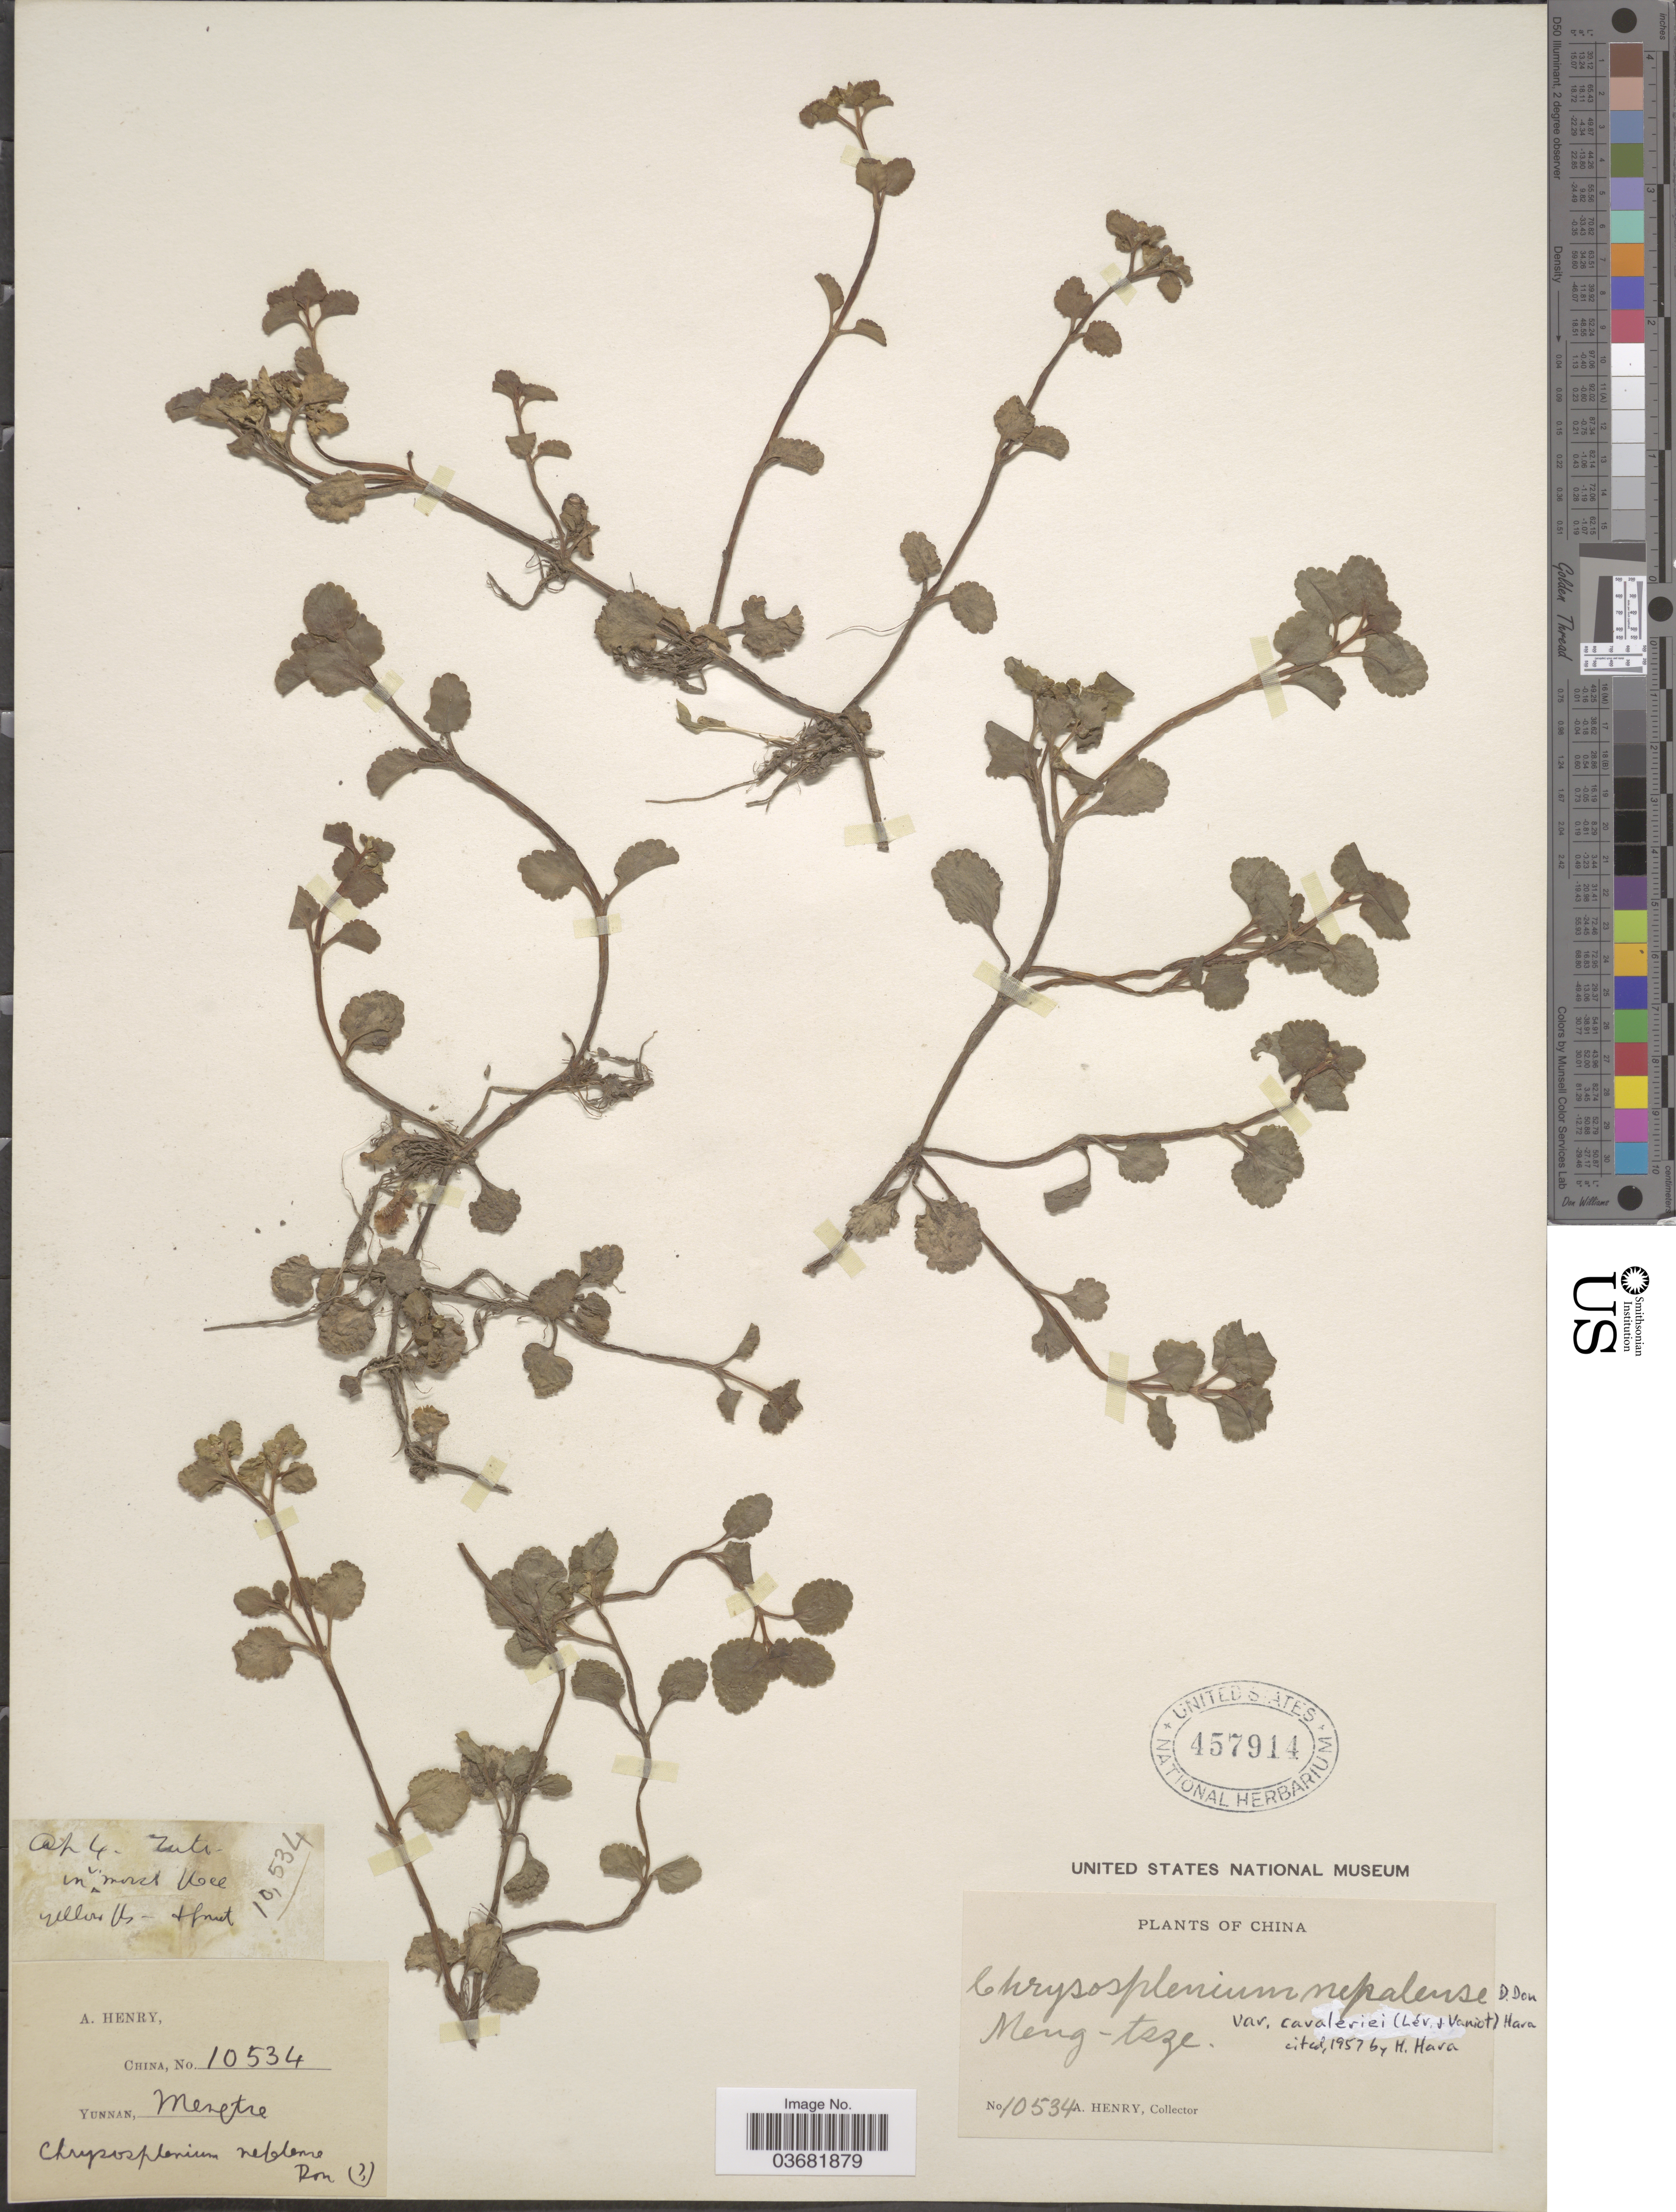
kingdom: Plantae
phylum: Tracheophyta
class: Magnoliopsida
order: Saxifragales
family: Saxifragaceae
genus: Chrysosplenium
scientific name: Chrysosplenium nepalense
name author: D. Don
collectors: A. Henry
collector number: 10534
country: China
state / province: Yunnan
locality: Meng-tsze.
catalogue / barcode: US 457914